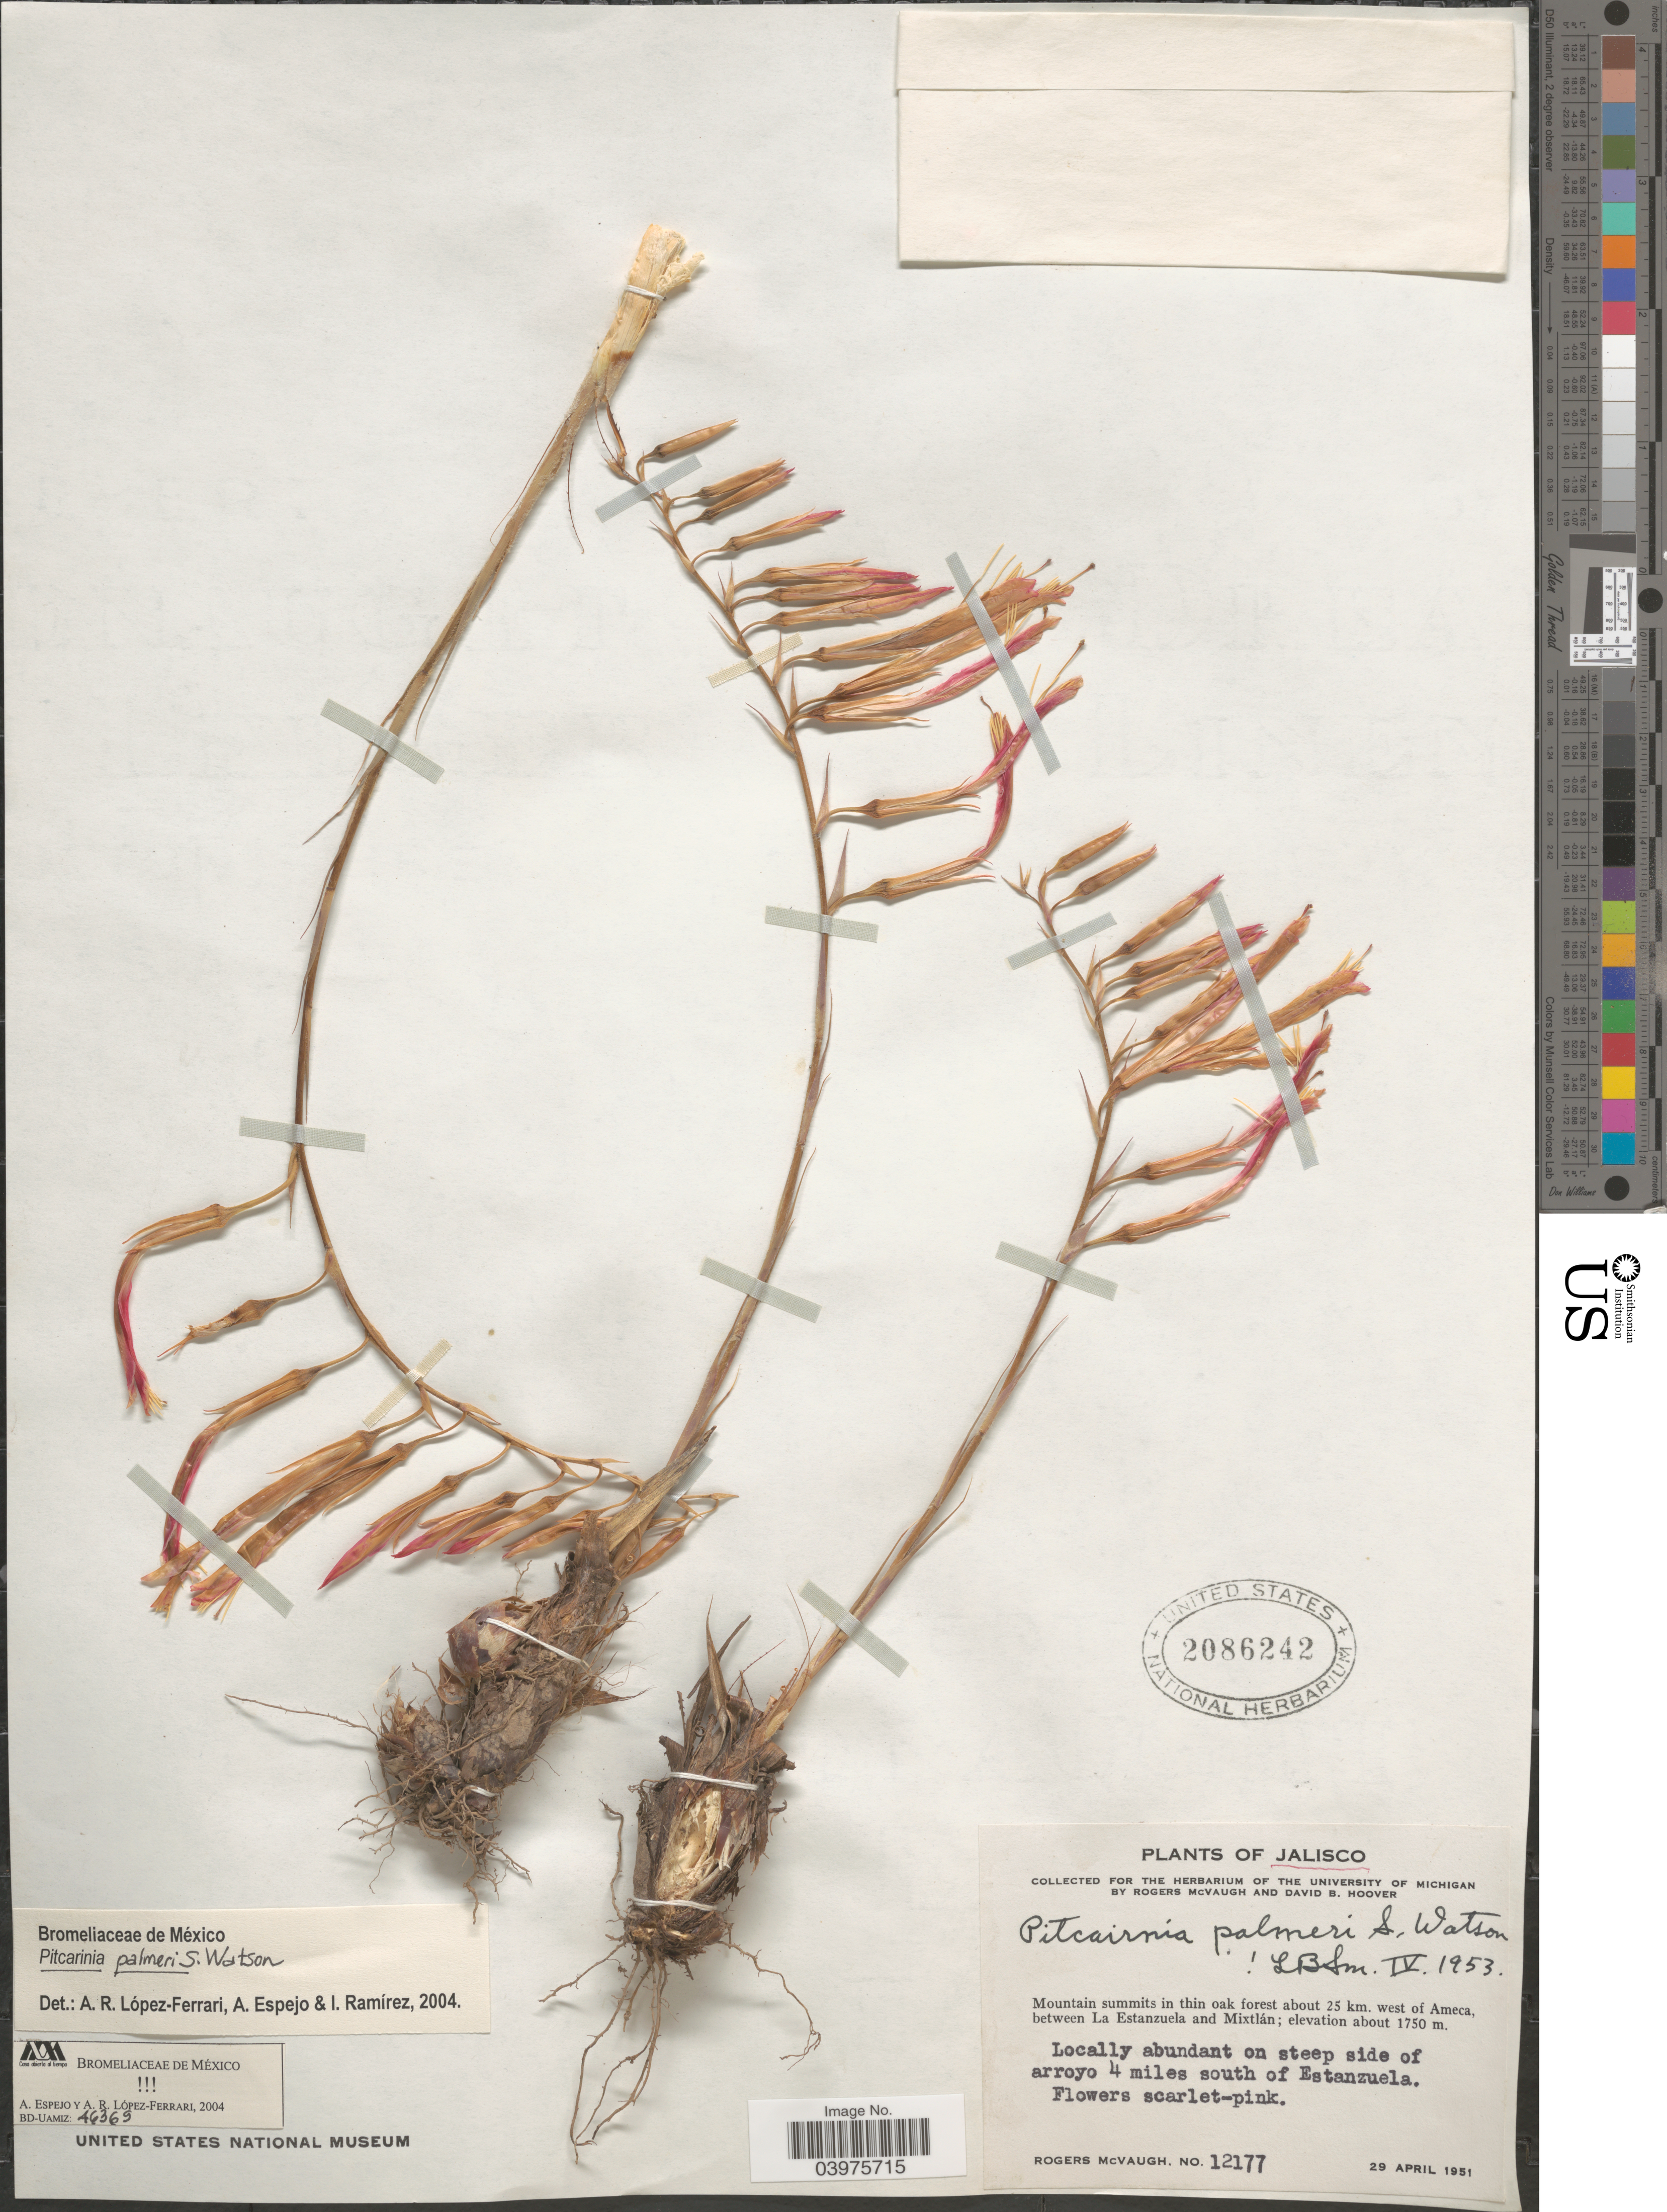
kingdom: Plantae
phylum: Tracheophyta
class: Liliopsida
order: Poales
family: Bromeliaceae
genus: Pitcairnia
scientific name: Pitcairnia palmeri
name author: S. Watson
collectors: R. McVaugh & D. B. Hoover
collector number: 12177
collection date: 1951-04-29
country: Mexico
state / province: Jalisco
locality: Mountain summits in thin oak forest about 25 km. west of Ameca, between La Estanzuela and Mixtlán. On steep side of arroyo 4 miles south of Estanzuela.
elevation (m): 1750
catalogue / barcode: US 2086242